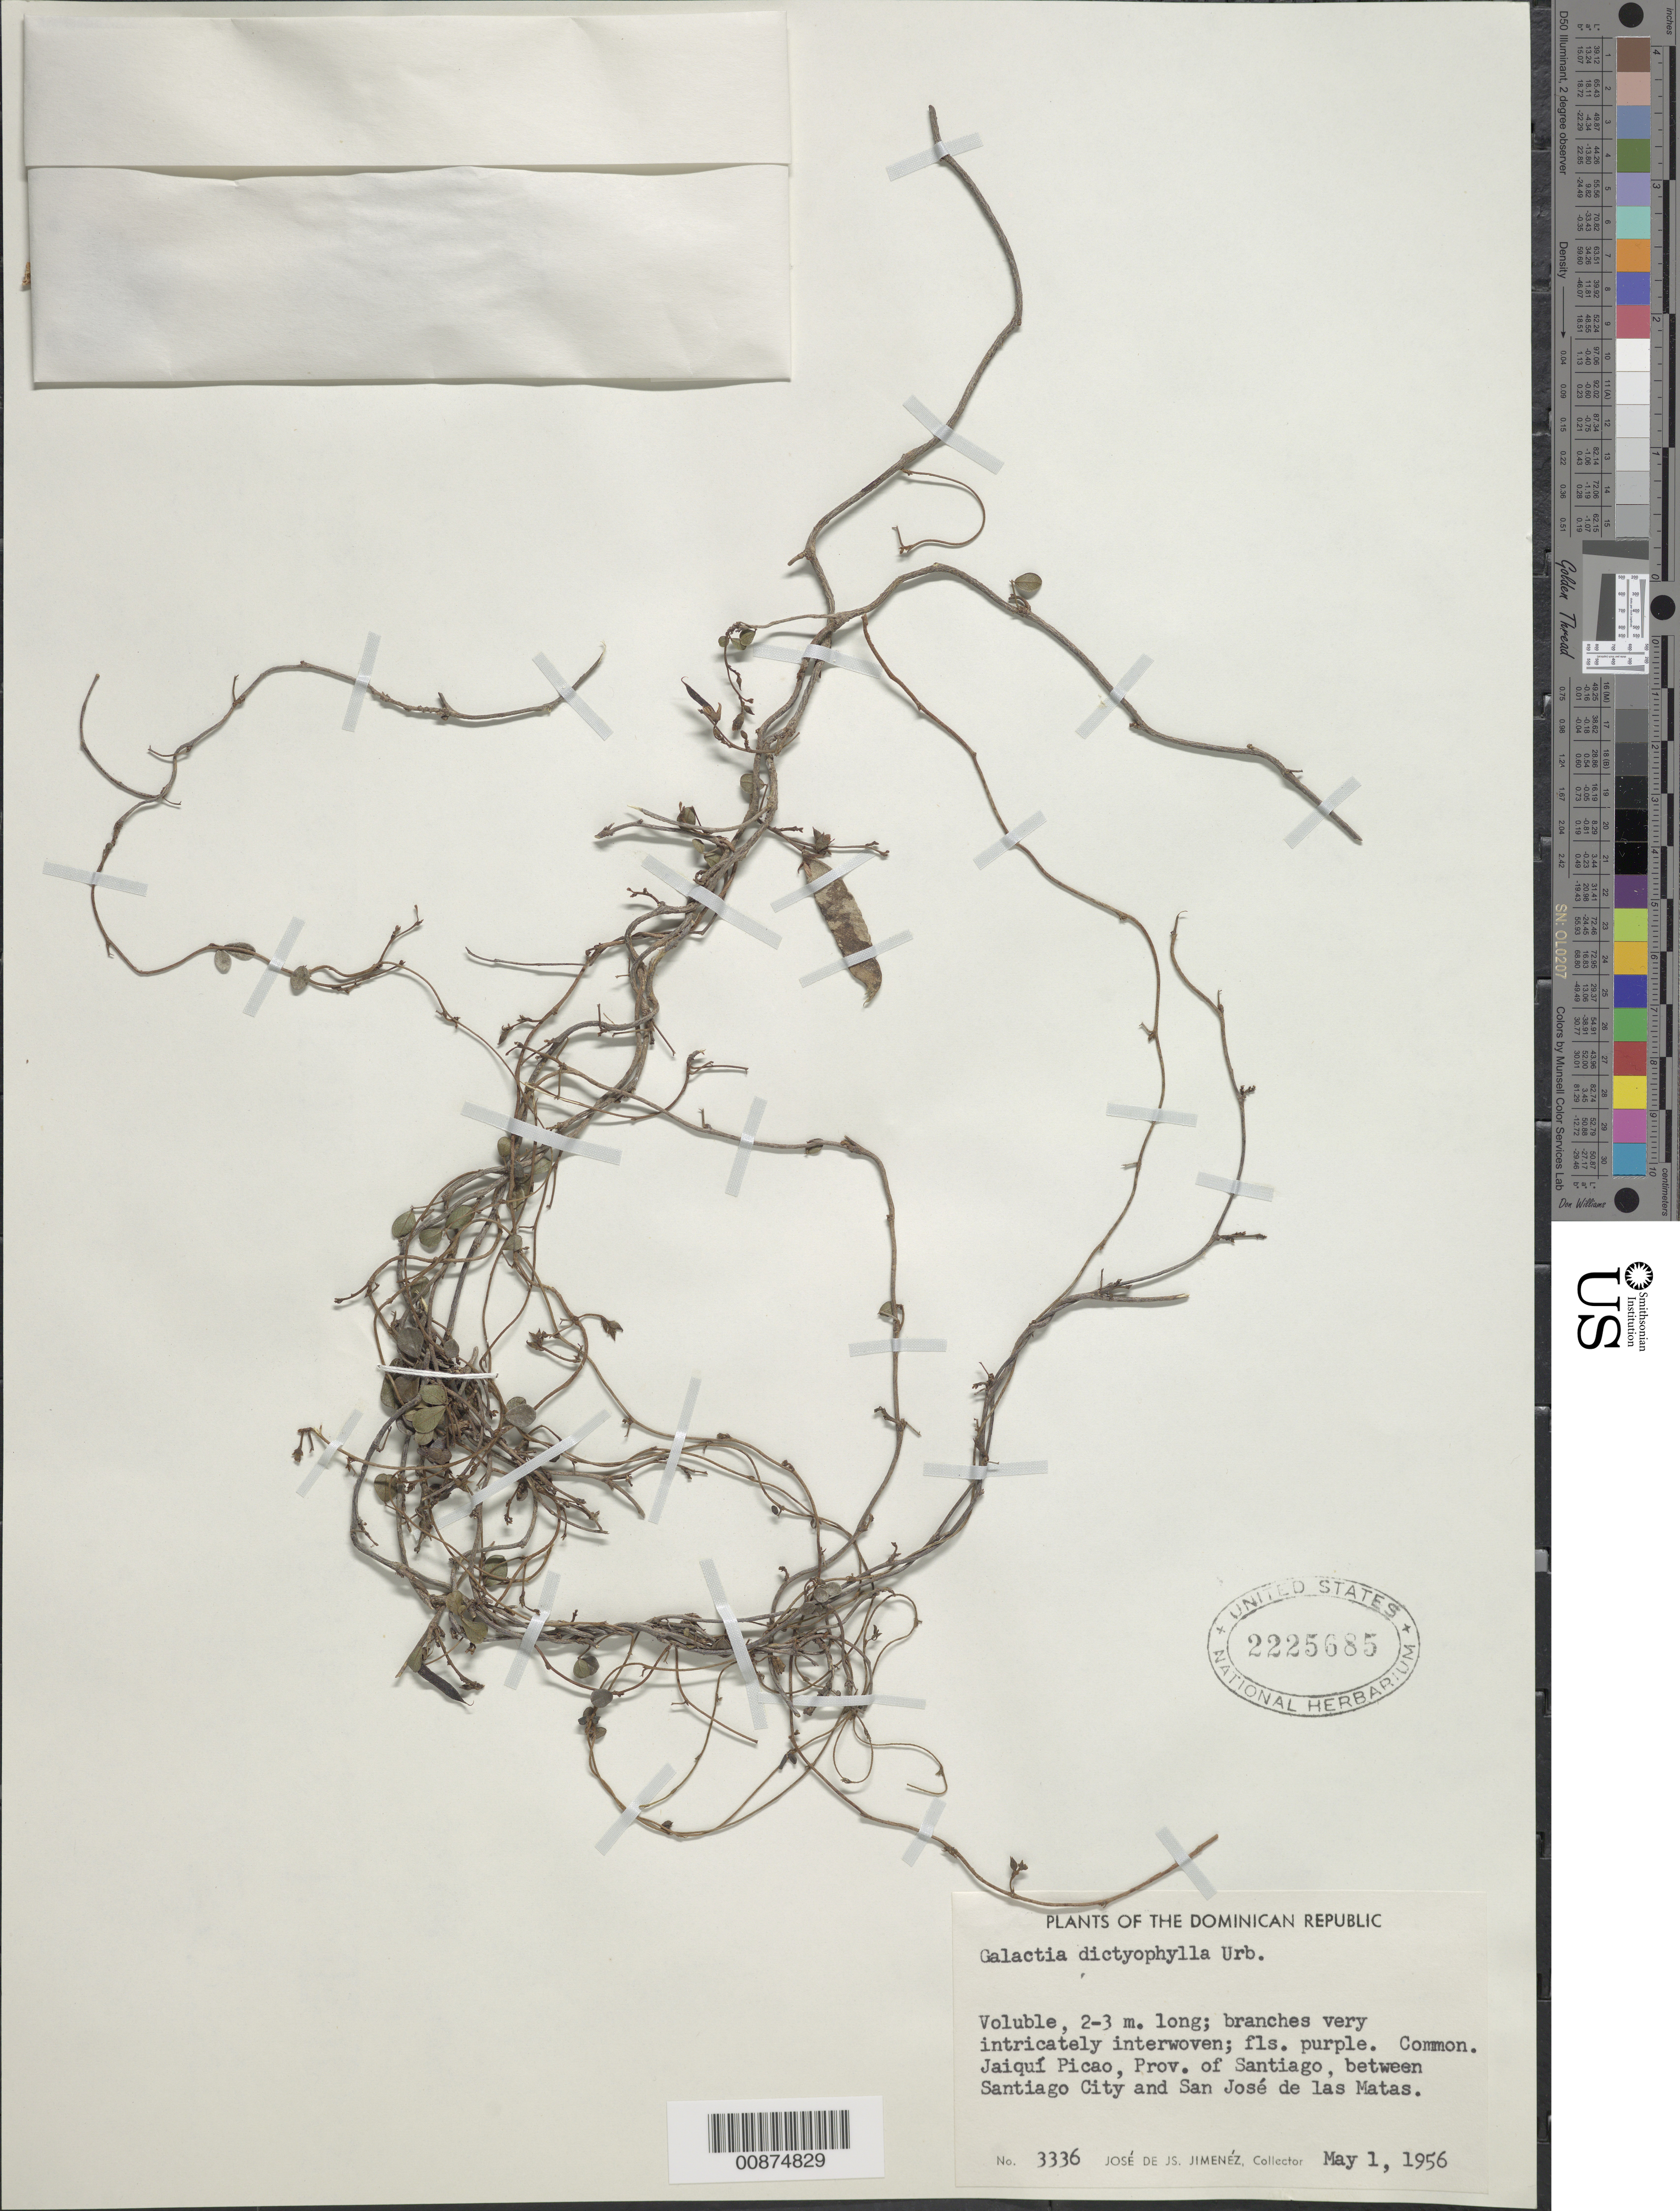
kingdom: Plantae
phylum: Tracheophyta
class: Magnoliopsida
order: Fabales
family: Fabaceae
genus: Galactia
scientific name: Galactia dictyophylla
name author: Urb.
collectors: J. J. Jiménez Almonte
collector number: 3336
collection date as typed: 01 May 1956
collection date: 1956-05-01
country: Dominican Republic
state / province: Santiago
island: Hispaniola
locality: Jaiquí Picado, between Santiago City and San José de las Matas.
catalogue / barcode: US 2225685